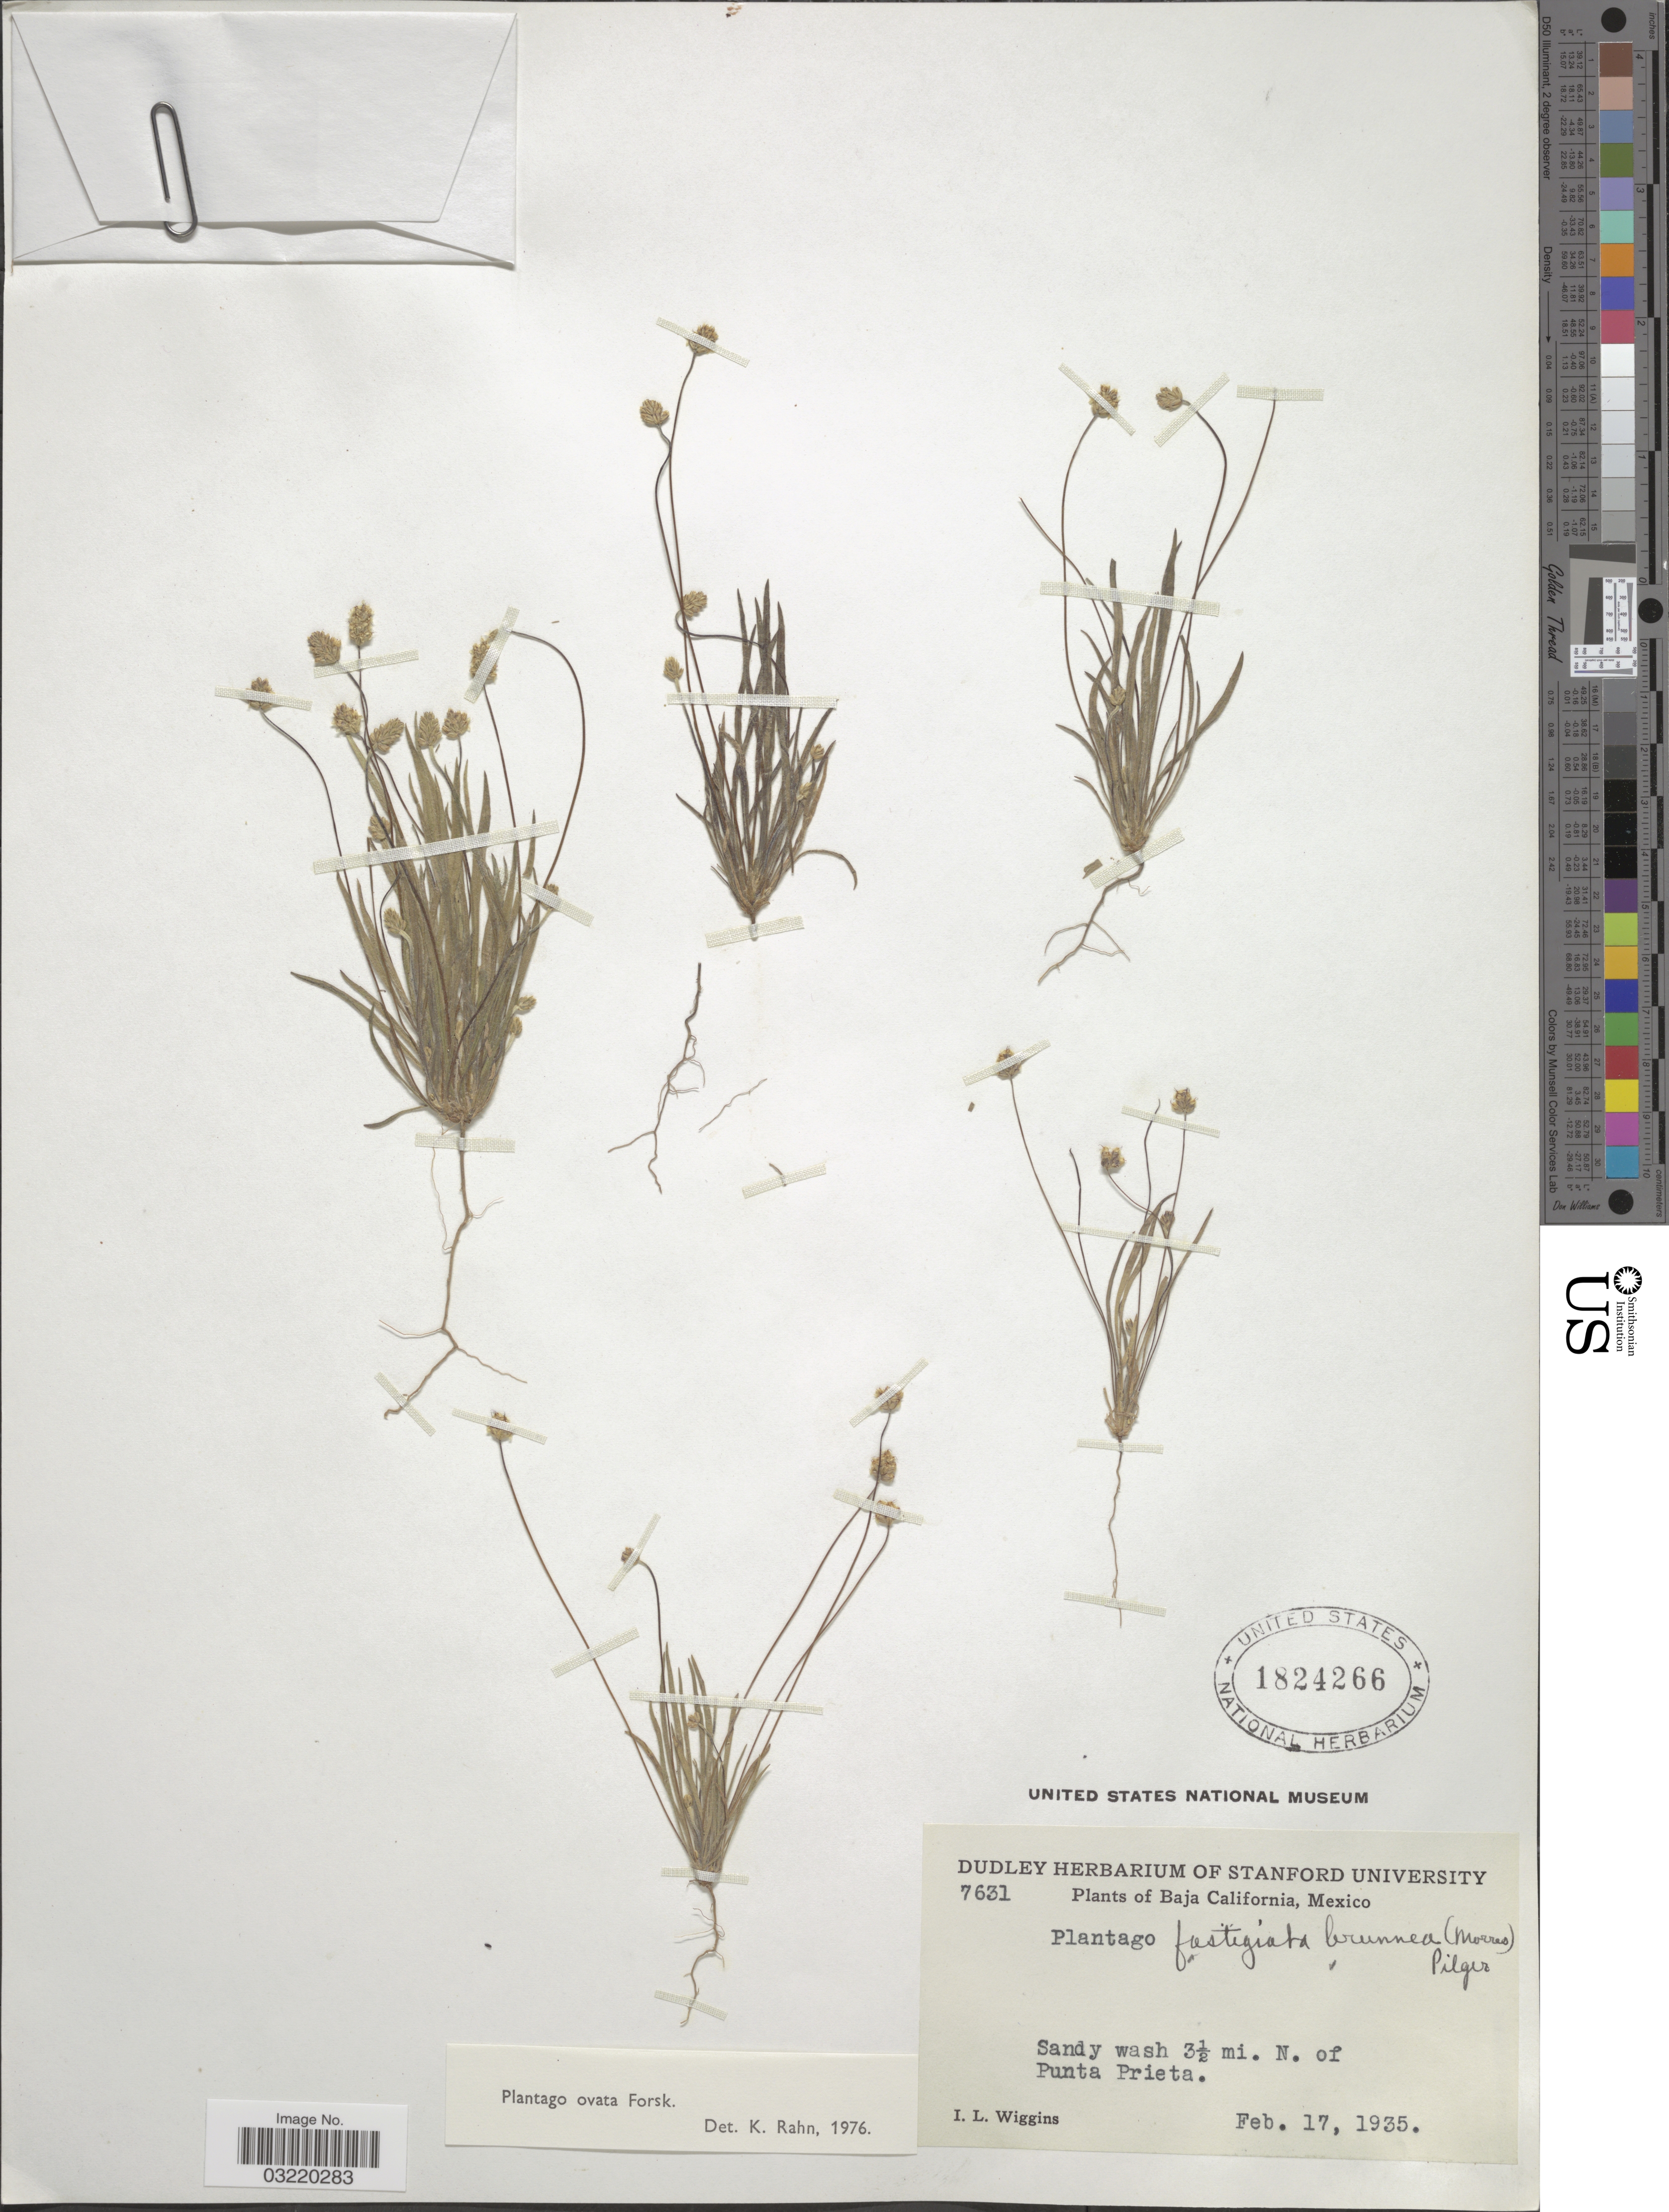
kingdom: Plantae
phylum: Tracheophyta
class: Magnoliopsida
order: Lamiales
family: Plantaginaceae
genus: Plantago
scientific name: Plantago ovata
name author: Forssk.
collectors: I. L. Wiggins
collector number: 7631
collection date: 1935-02-17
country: Mexico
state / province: Baja California Norte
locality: Sandy wash 3½ mi. N. of Punta Prieta.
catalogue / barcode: US 1824266